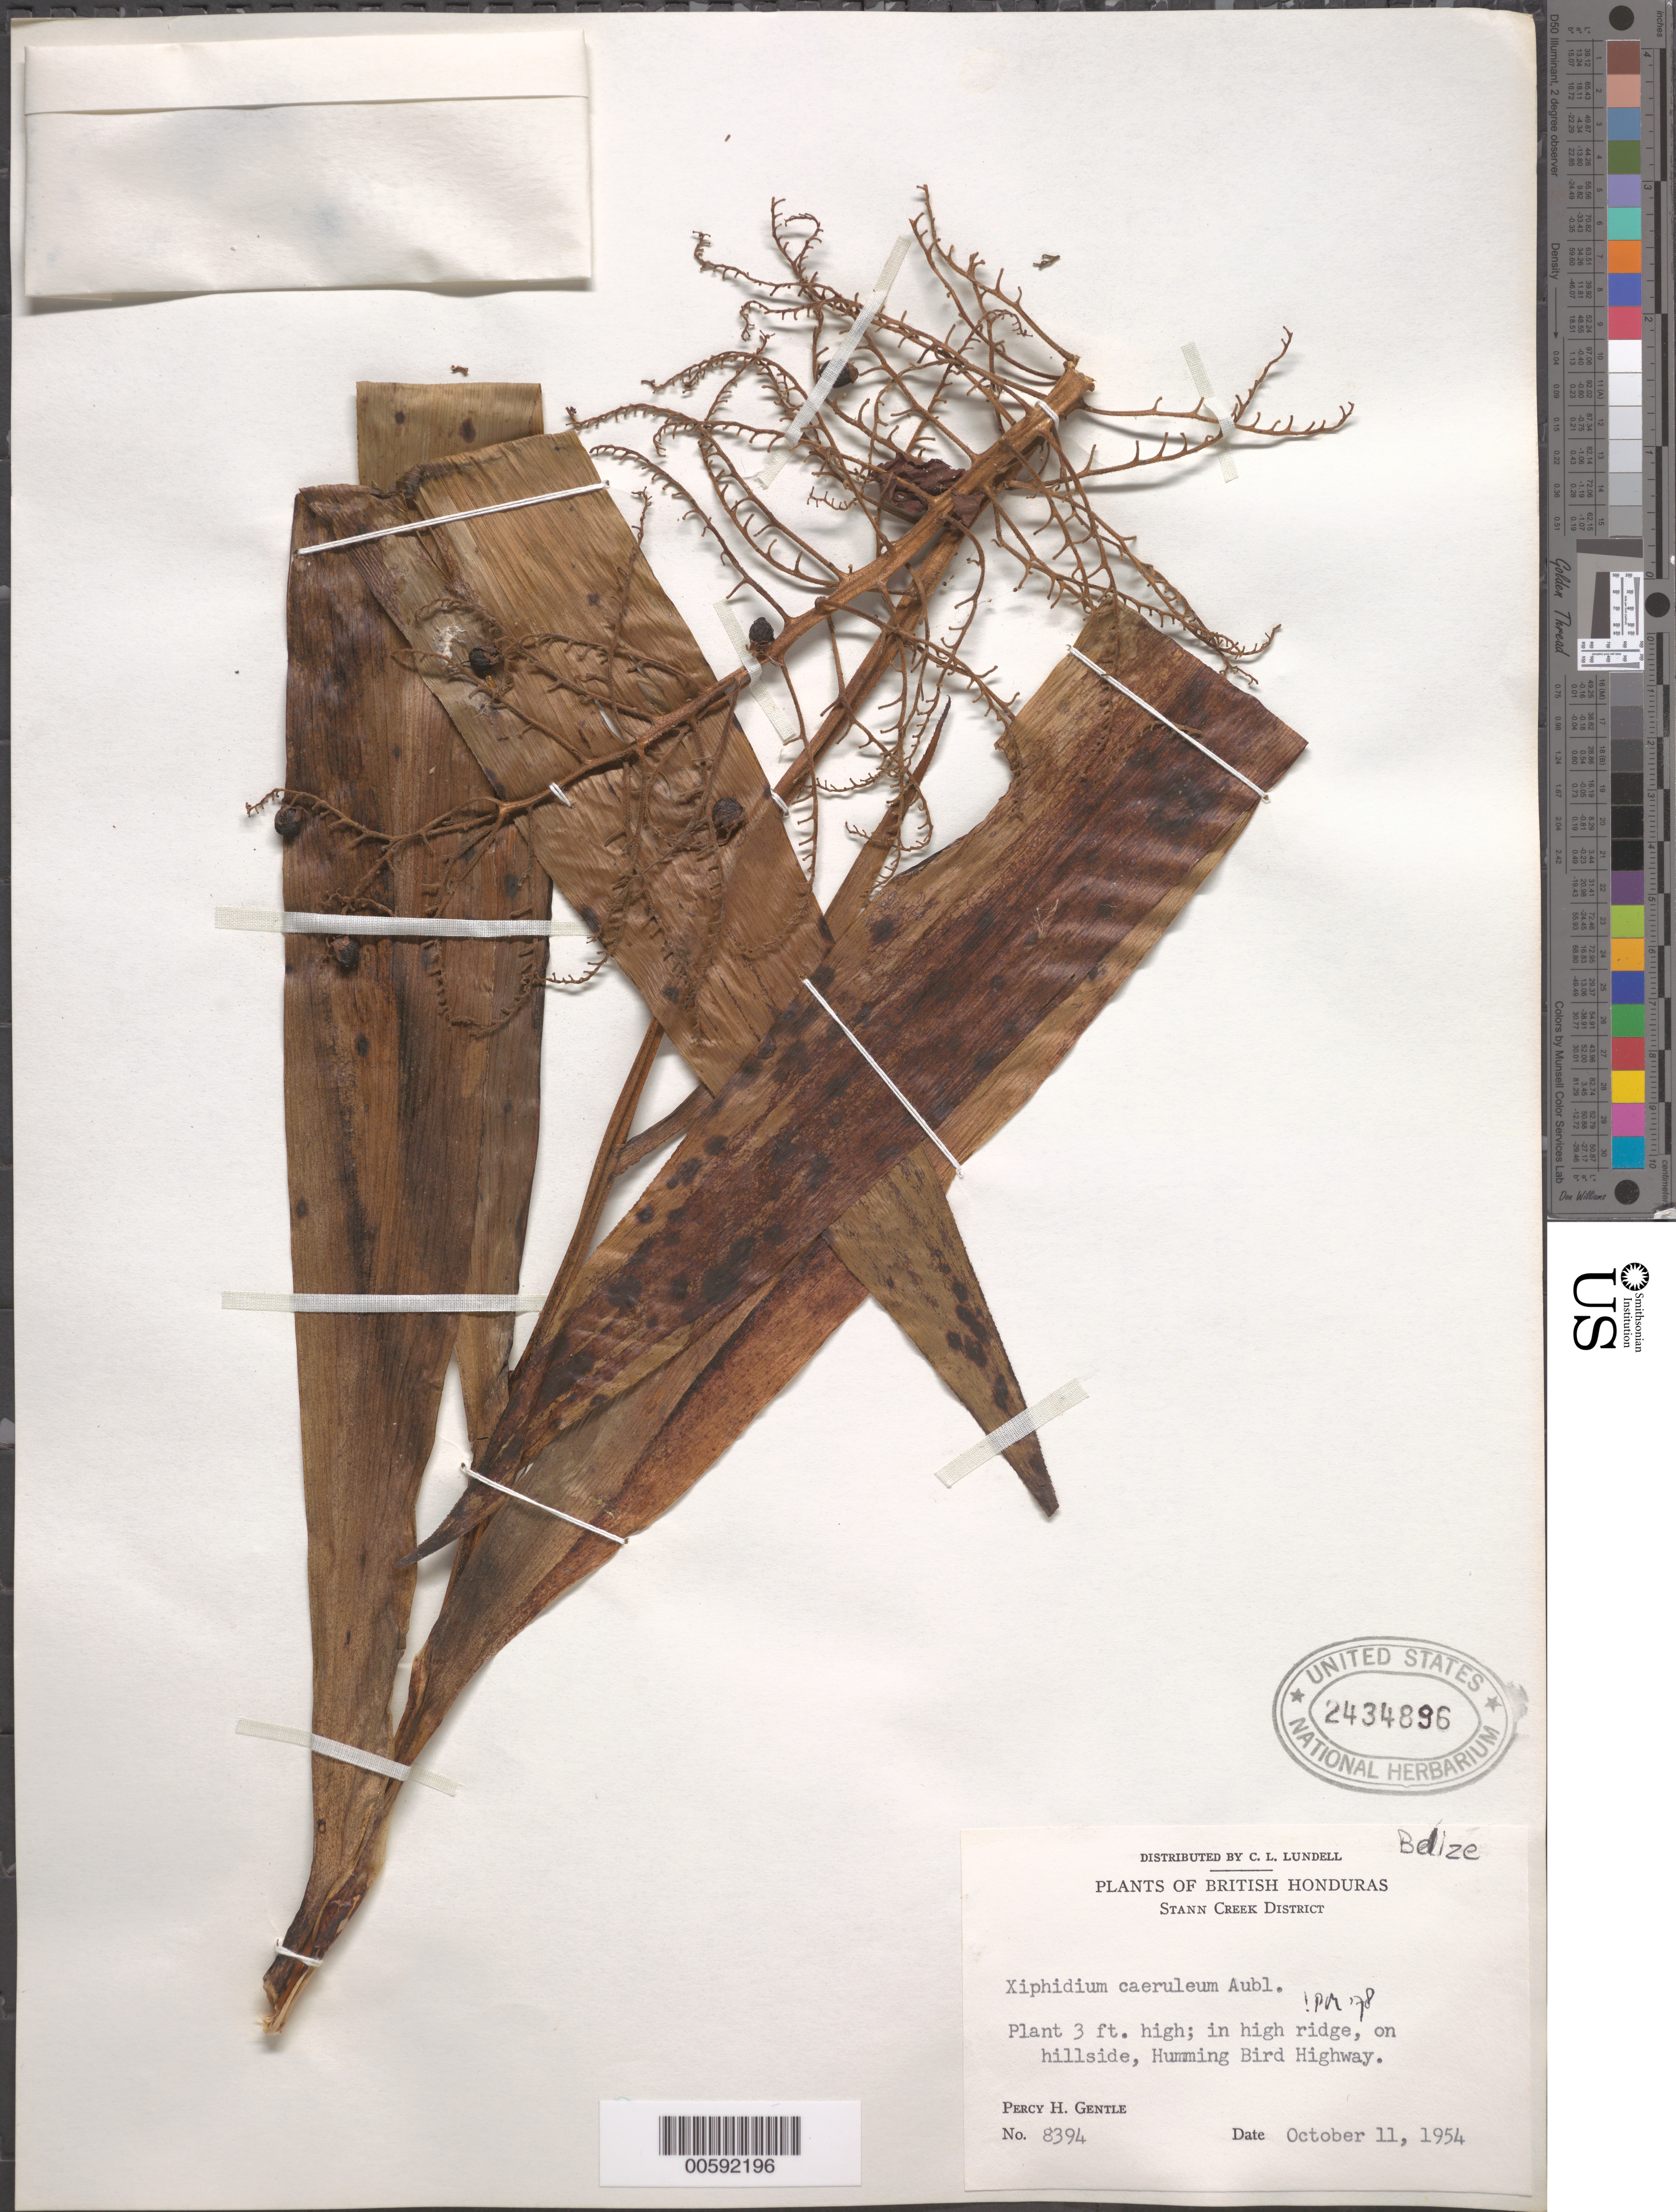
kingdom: Plantae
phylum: Tracheophyta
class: Liliopsida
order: Commelinales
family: Haemodoraceae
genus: Xiphidium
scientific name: Xiphidium caeruleum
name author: Aubl.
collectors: P. H. Gentle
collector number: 8394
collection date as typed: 11 Oct 1954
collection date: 1954-10-11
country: Belize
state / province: Stann Creek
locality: Hummingbird Highway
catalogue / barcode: US 2434896